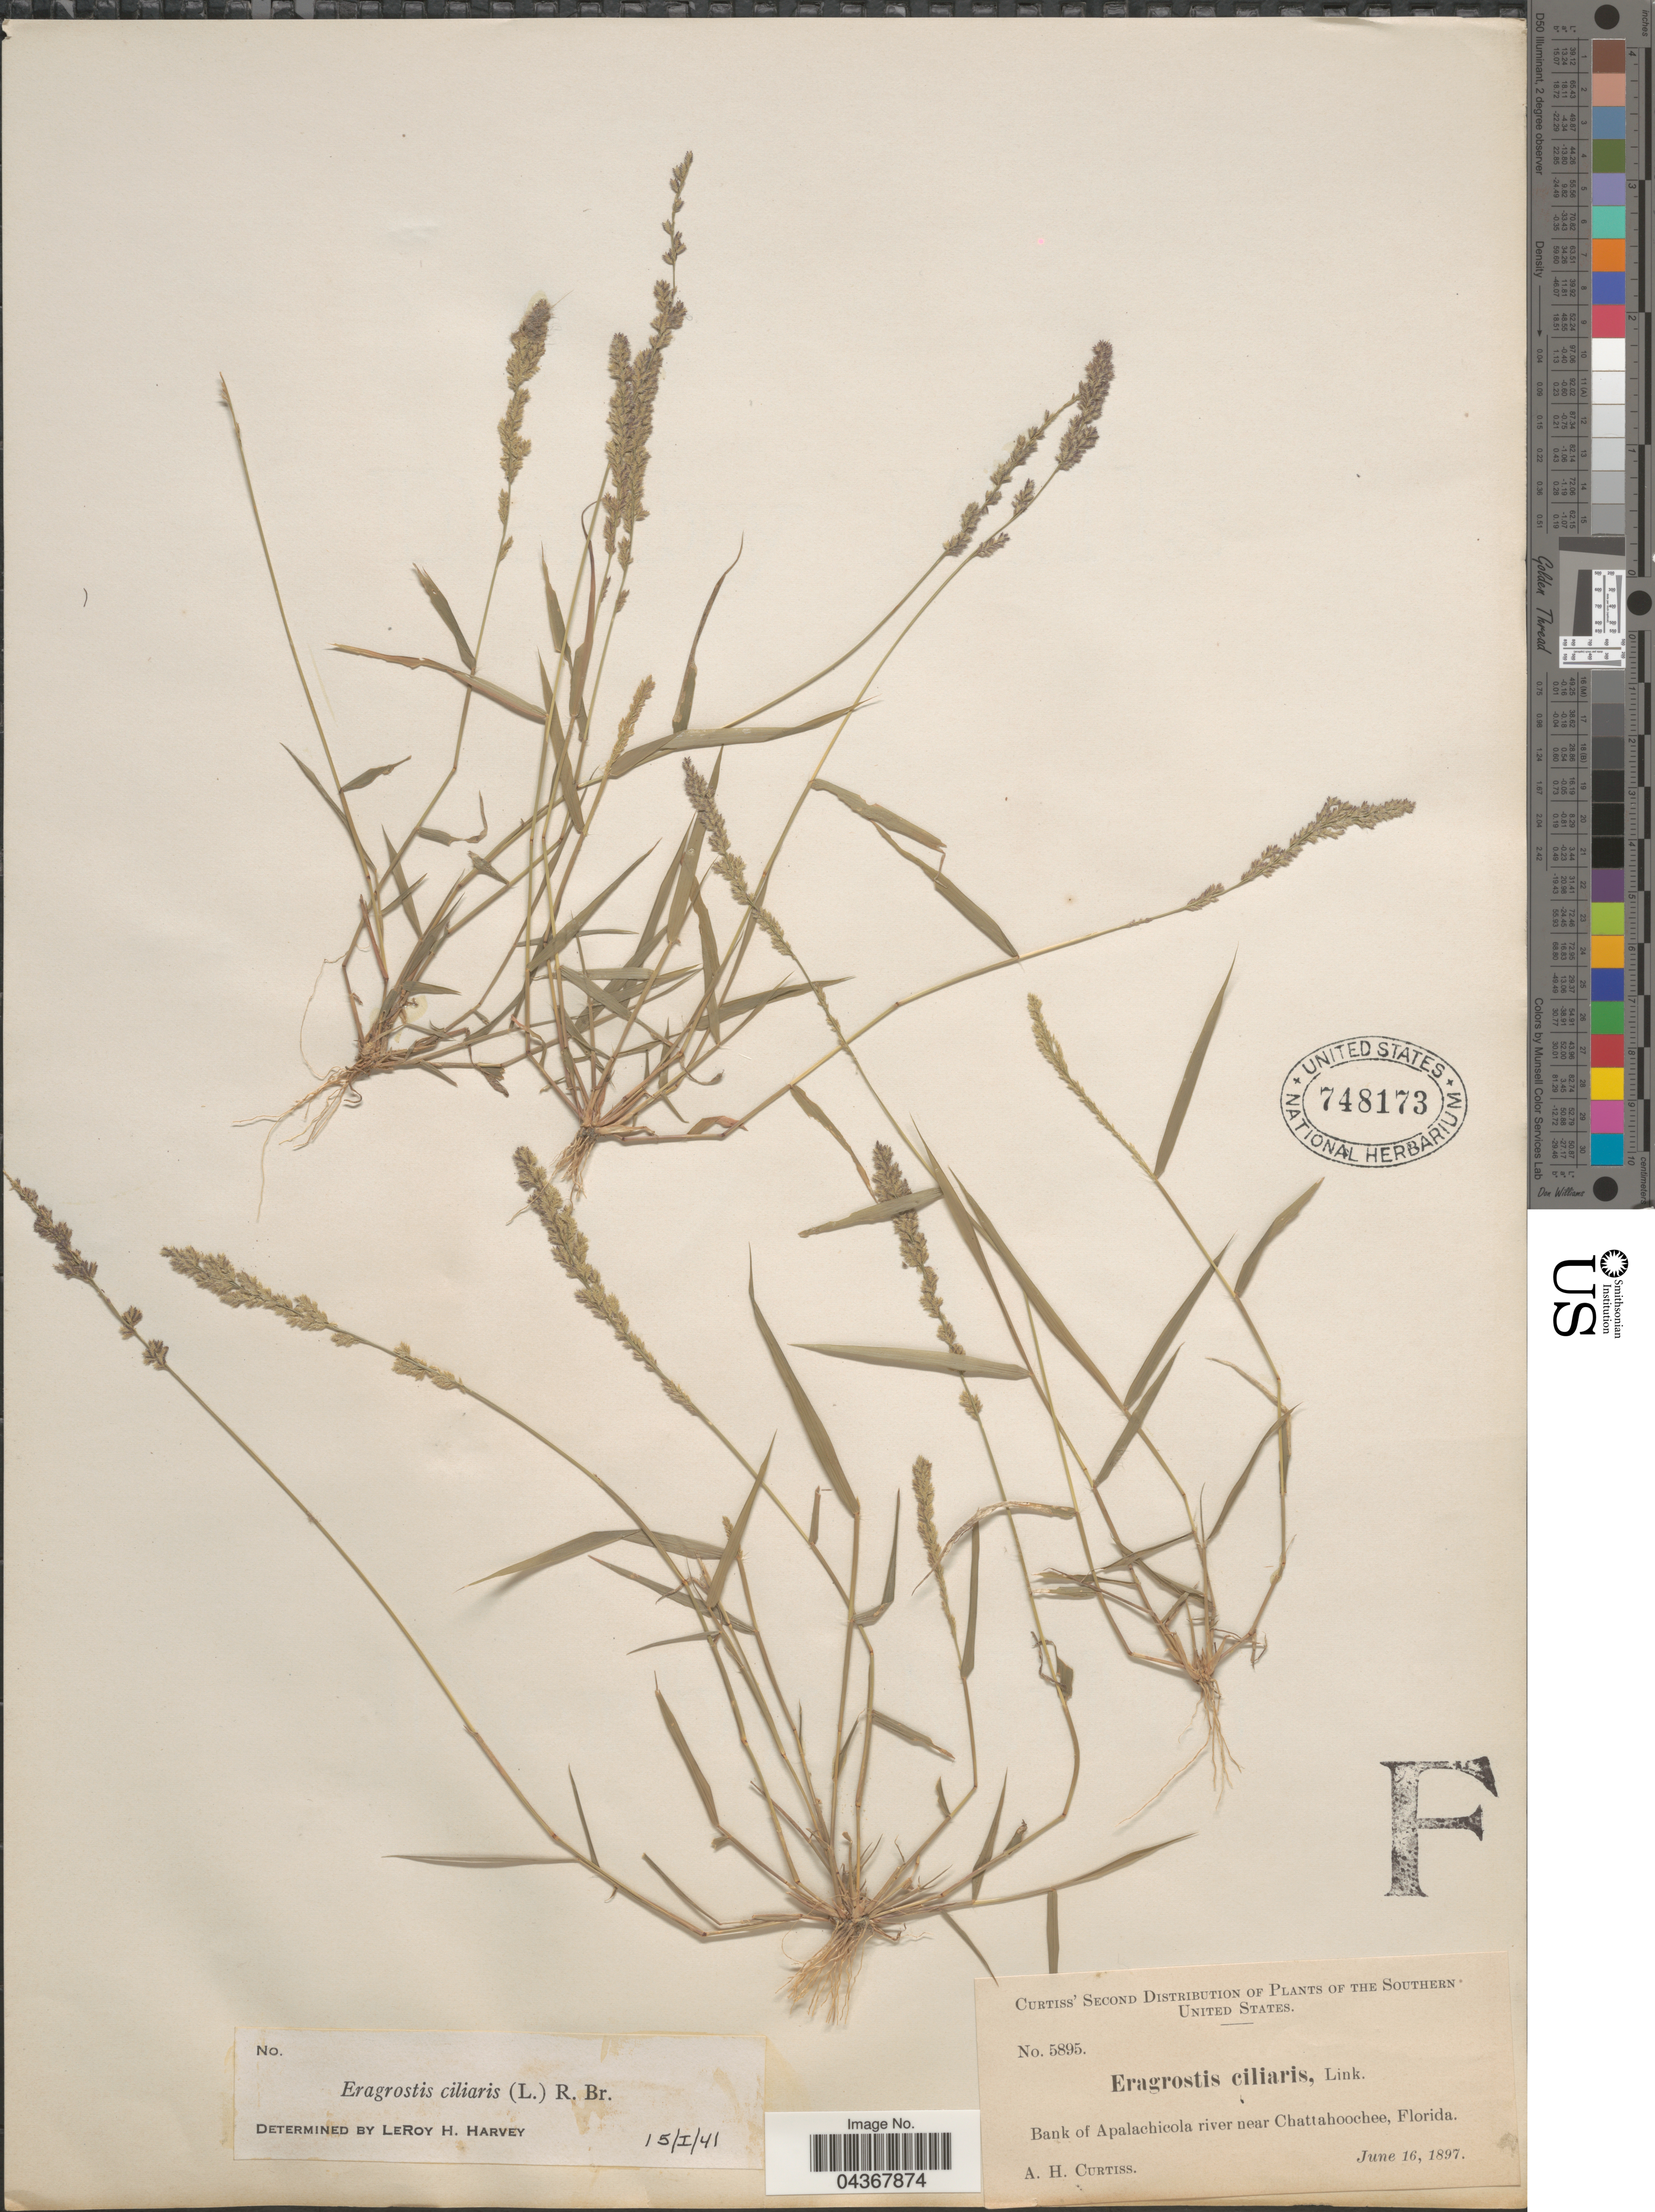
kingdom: Plantae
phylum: Tracheophyta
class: Liliopsida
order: Poales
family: Poaceae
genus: Eragrostis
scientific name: Eragrostis ciliaris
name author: (L.) R. Br.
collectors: A. H. Curtiss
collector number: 5895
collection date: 1897-06-16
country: United States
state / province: Florida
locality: The Southern United States. Bank of Apalachicola river near Chattahoochee.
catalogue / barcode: US 748173